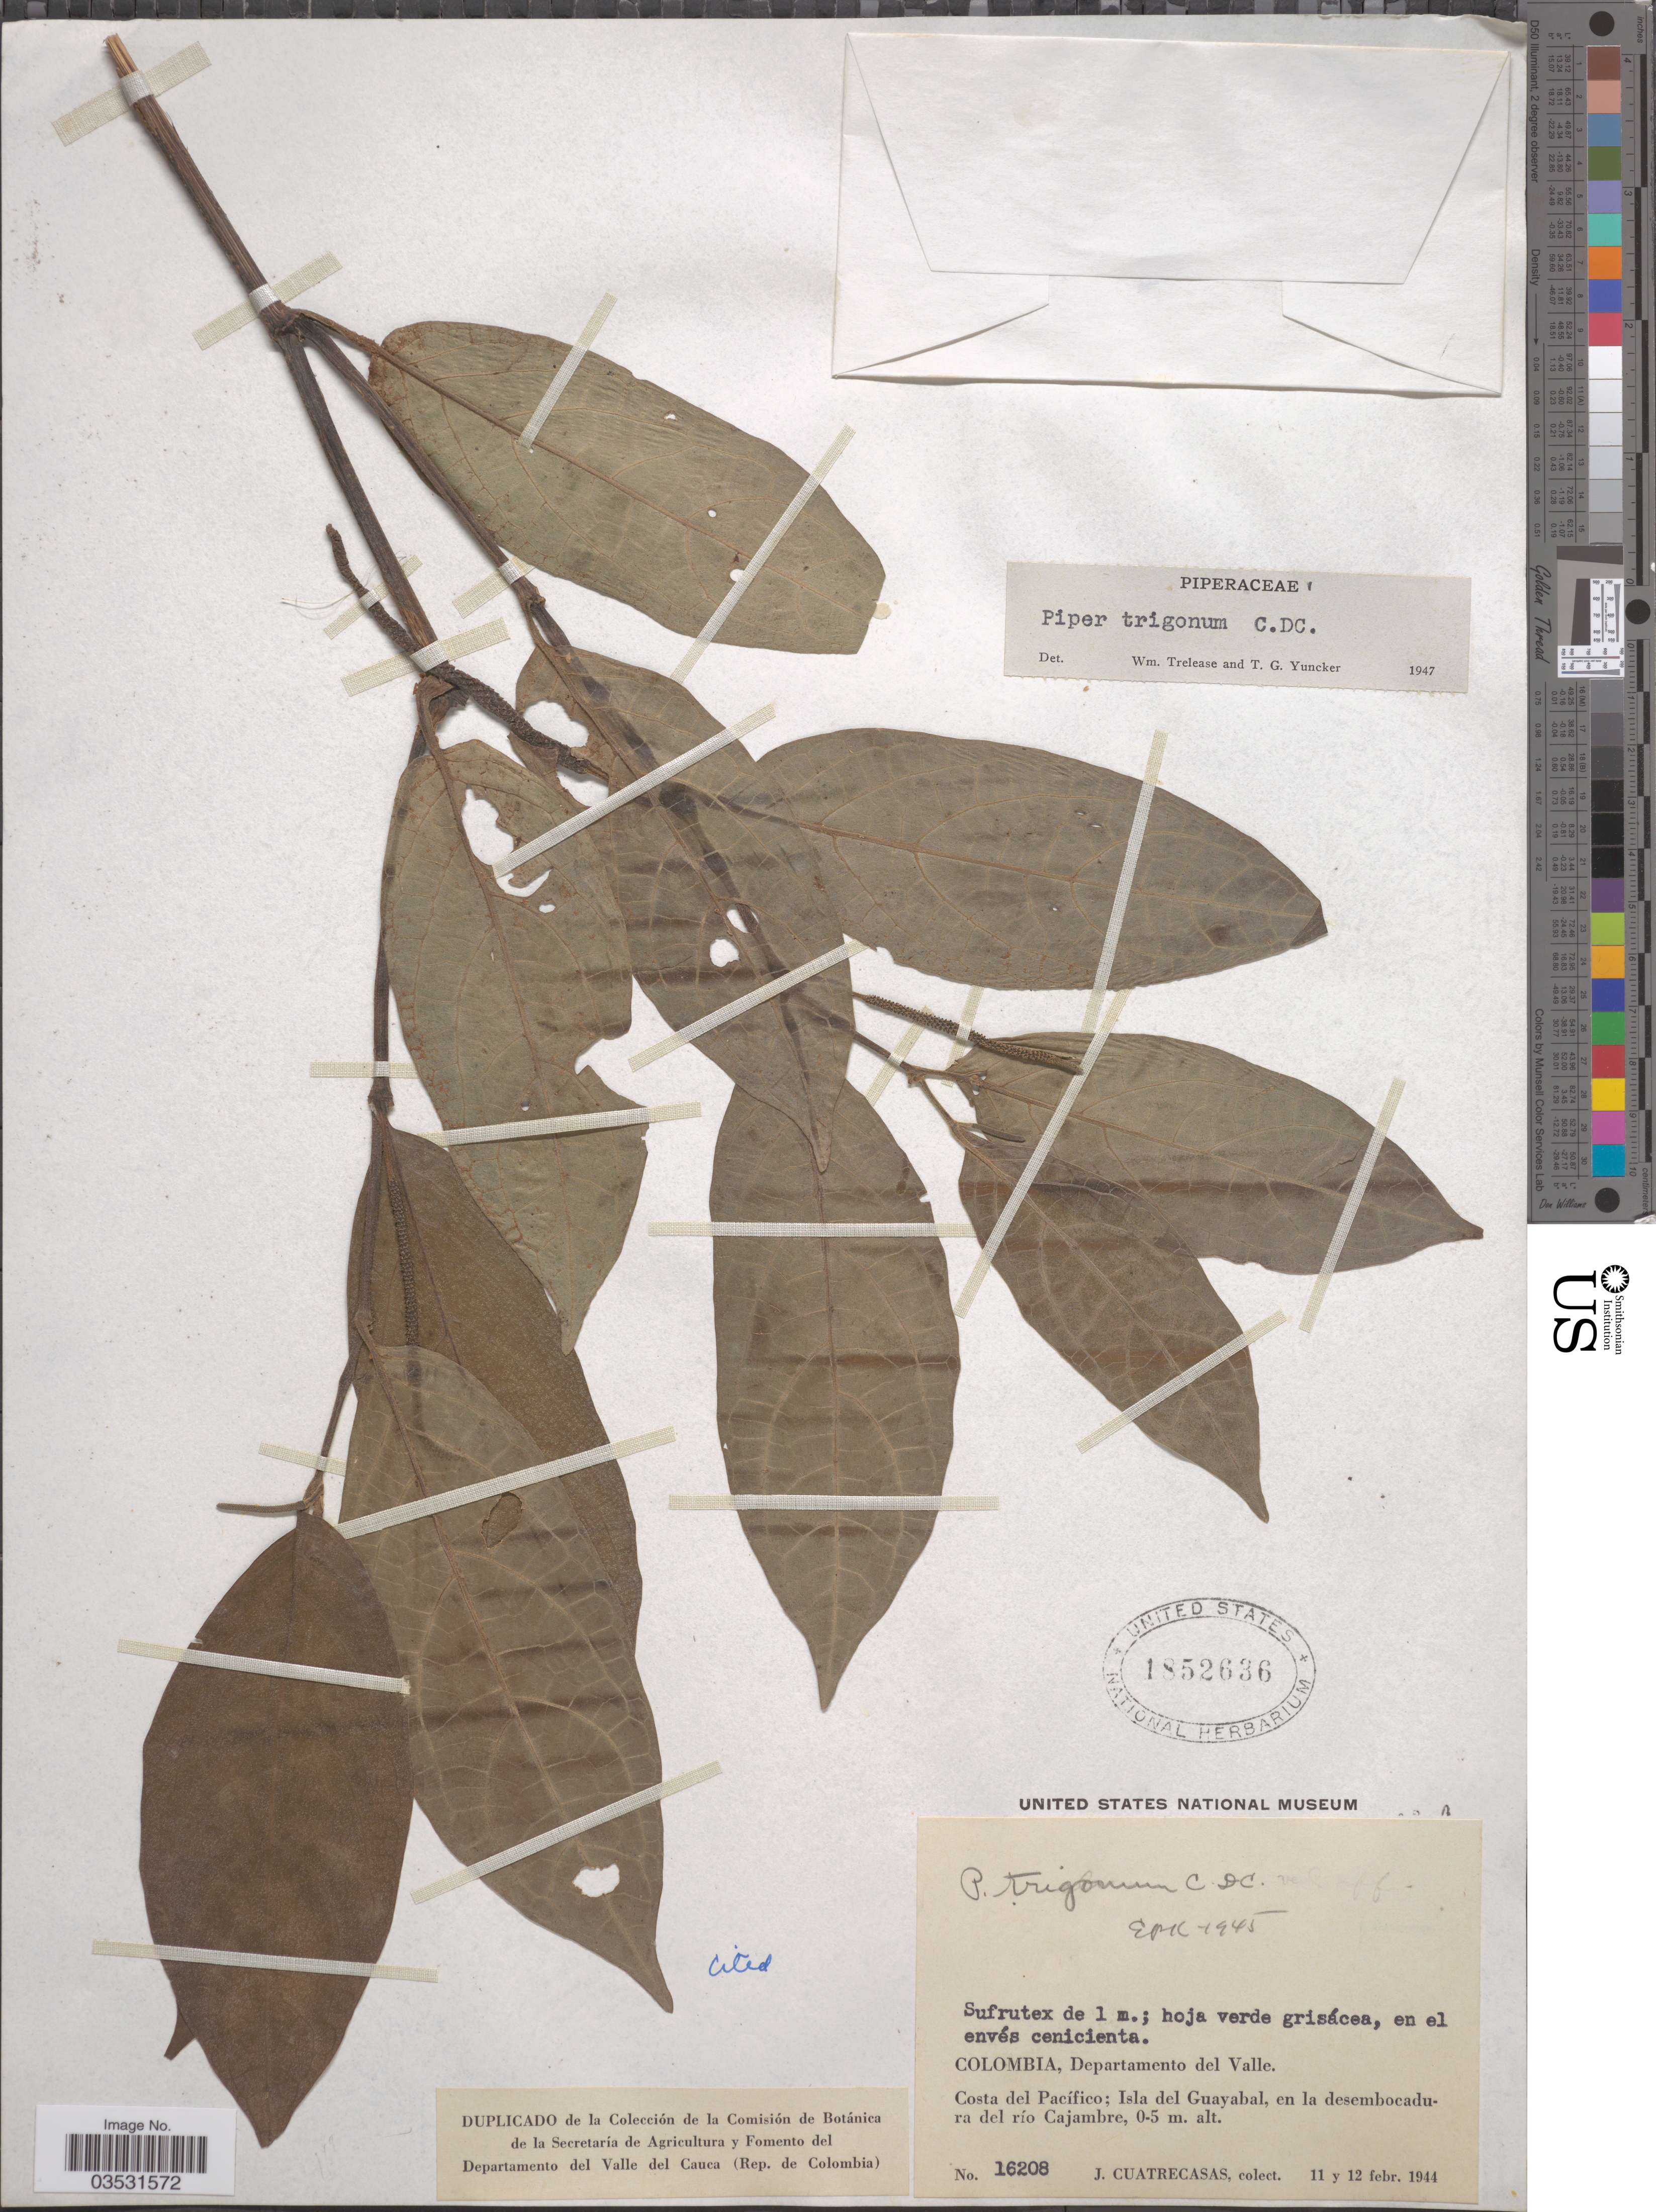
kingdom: Plantae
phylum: Tracheophyta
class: Magnoliopsida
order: Piperales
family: Piperaceae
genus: Piper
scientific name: Piper trigonum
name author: C. DC.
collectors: J. Cuatrecasas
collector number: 16208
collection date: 1944-02-11/1944-02-12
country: Colombia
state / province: Valle del Cauca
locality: Departamento del Valle. Costa del Pacífico; Isla del Guayabal, en la desembocadura del río Cajambre.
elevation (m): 0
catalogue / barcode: US 1852636